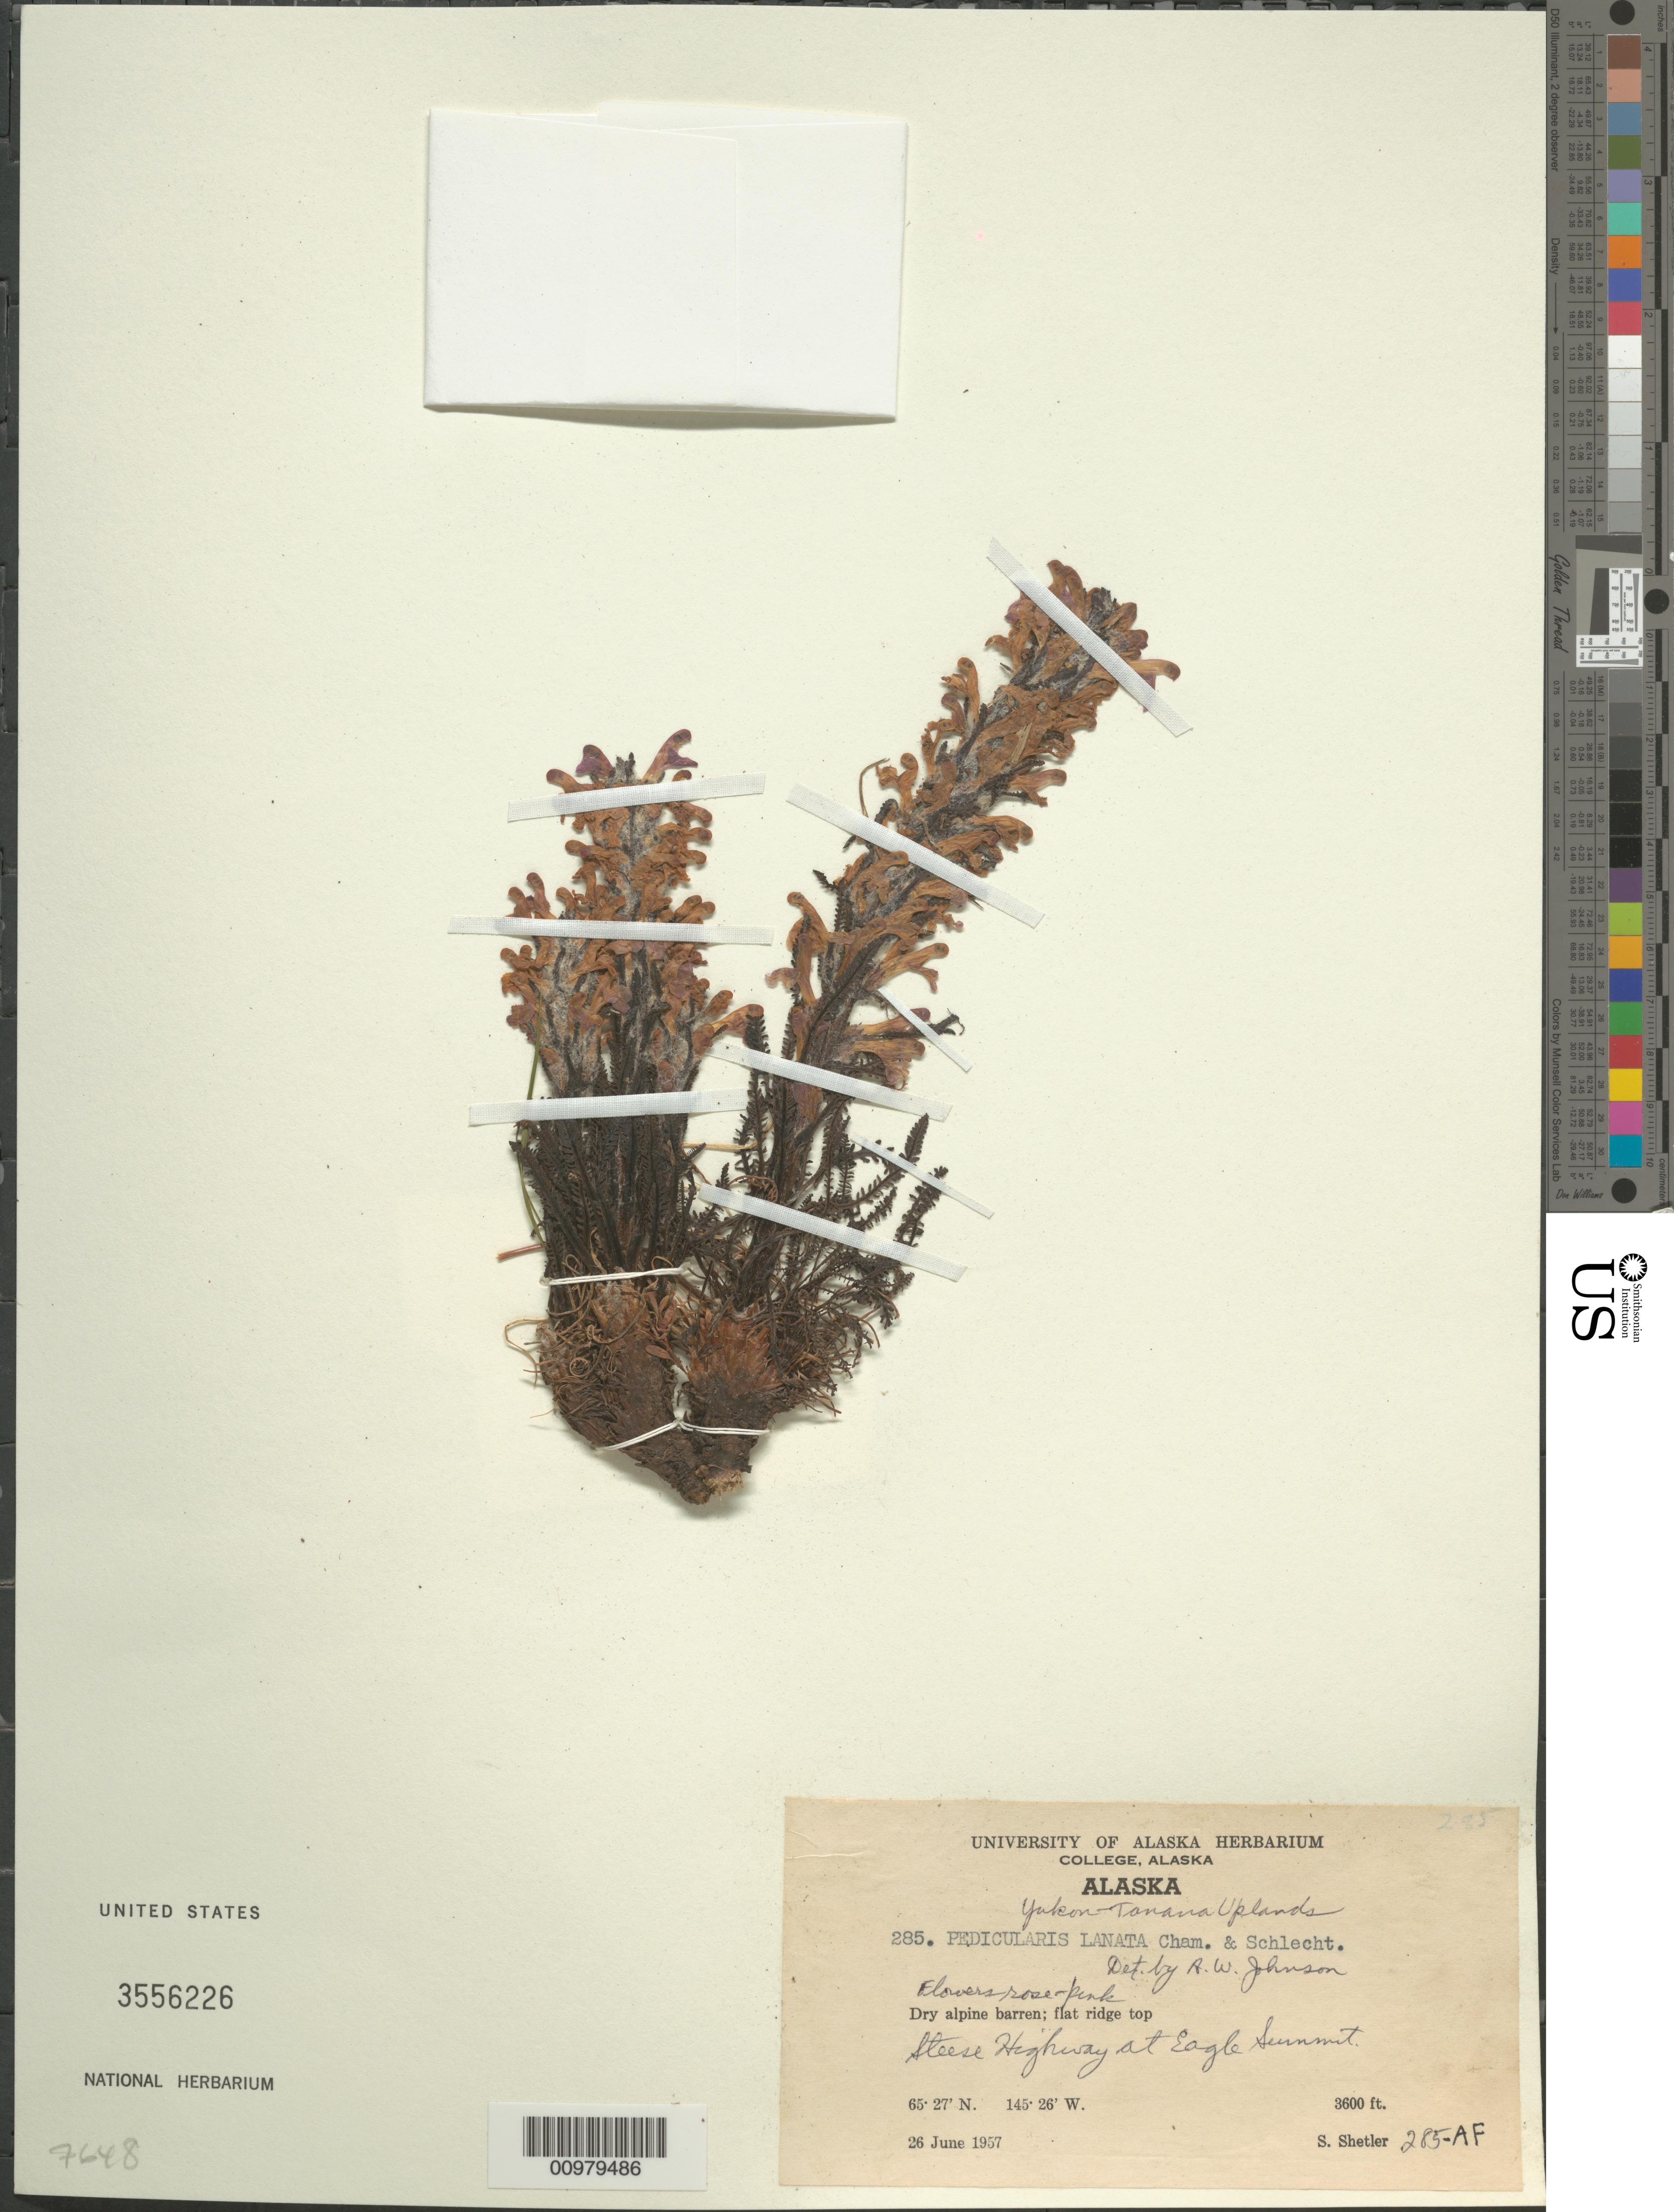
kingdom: Plantae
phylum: Tracheophyta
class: Magnoliopsida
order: Lamiales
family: Orobanchaceae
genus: Pedicularis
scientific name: Pedicularis latifolia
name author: Pennell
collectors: S. Shetler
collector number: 285-AF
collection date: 1957-06-26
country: United States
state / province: Alaska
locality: Yakon-Tanana Uplands. Dry alpine barren; flat ridge top. Steese Highway at Eagle Summit.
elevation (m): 1097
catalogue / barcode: US 3556226